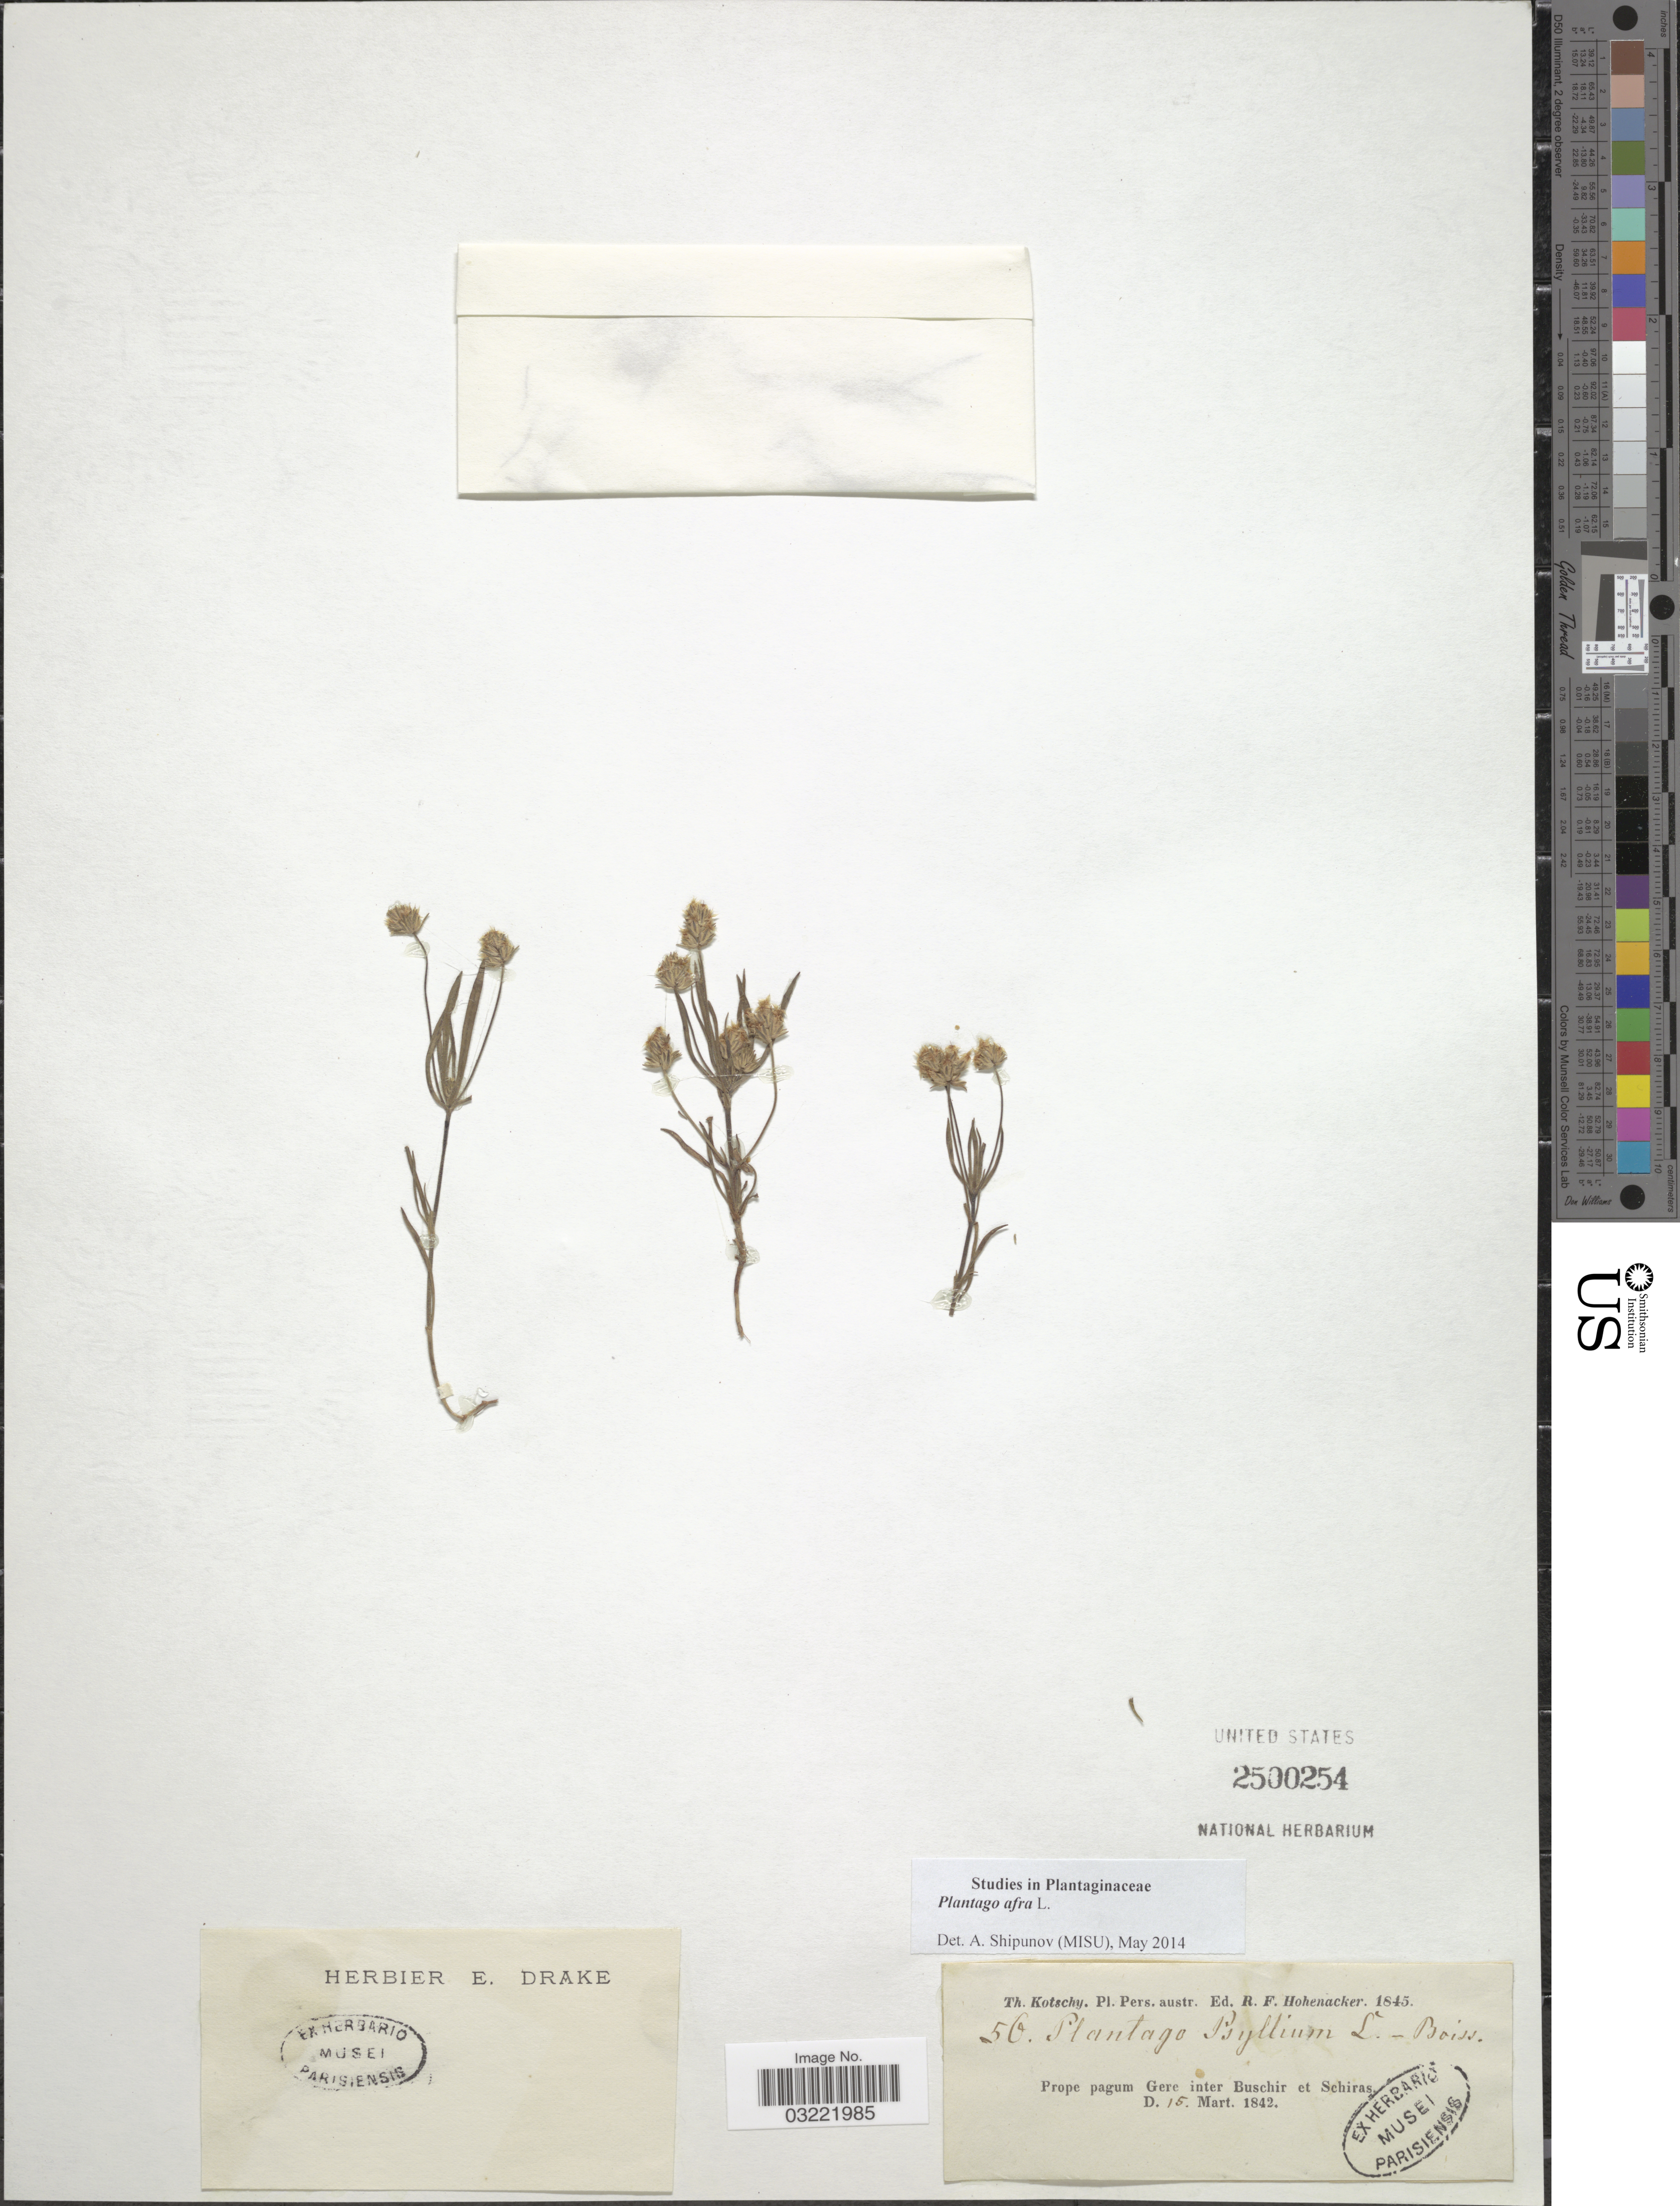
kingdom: Plantae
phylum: Tracheophyta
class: Magnoliopsida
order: Lamiales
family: Plantaginaceae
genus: Plantago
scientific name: Plantago afra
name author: L.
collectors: K. G. Kotschy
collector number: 56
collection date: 1842-03-15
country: Iran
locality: Pers. austr. Prope pagum Gere inter Buschir et Schiras.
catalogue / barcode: US 2500254